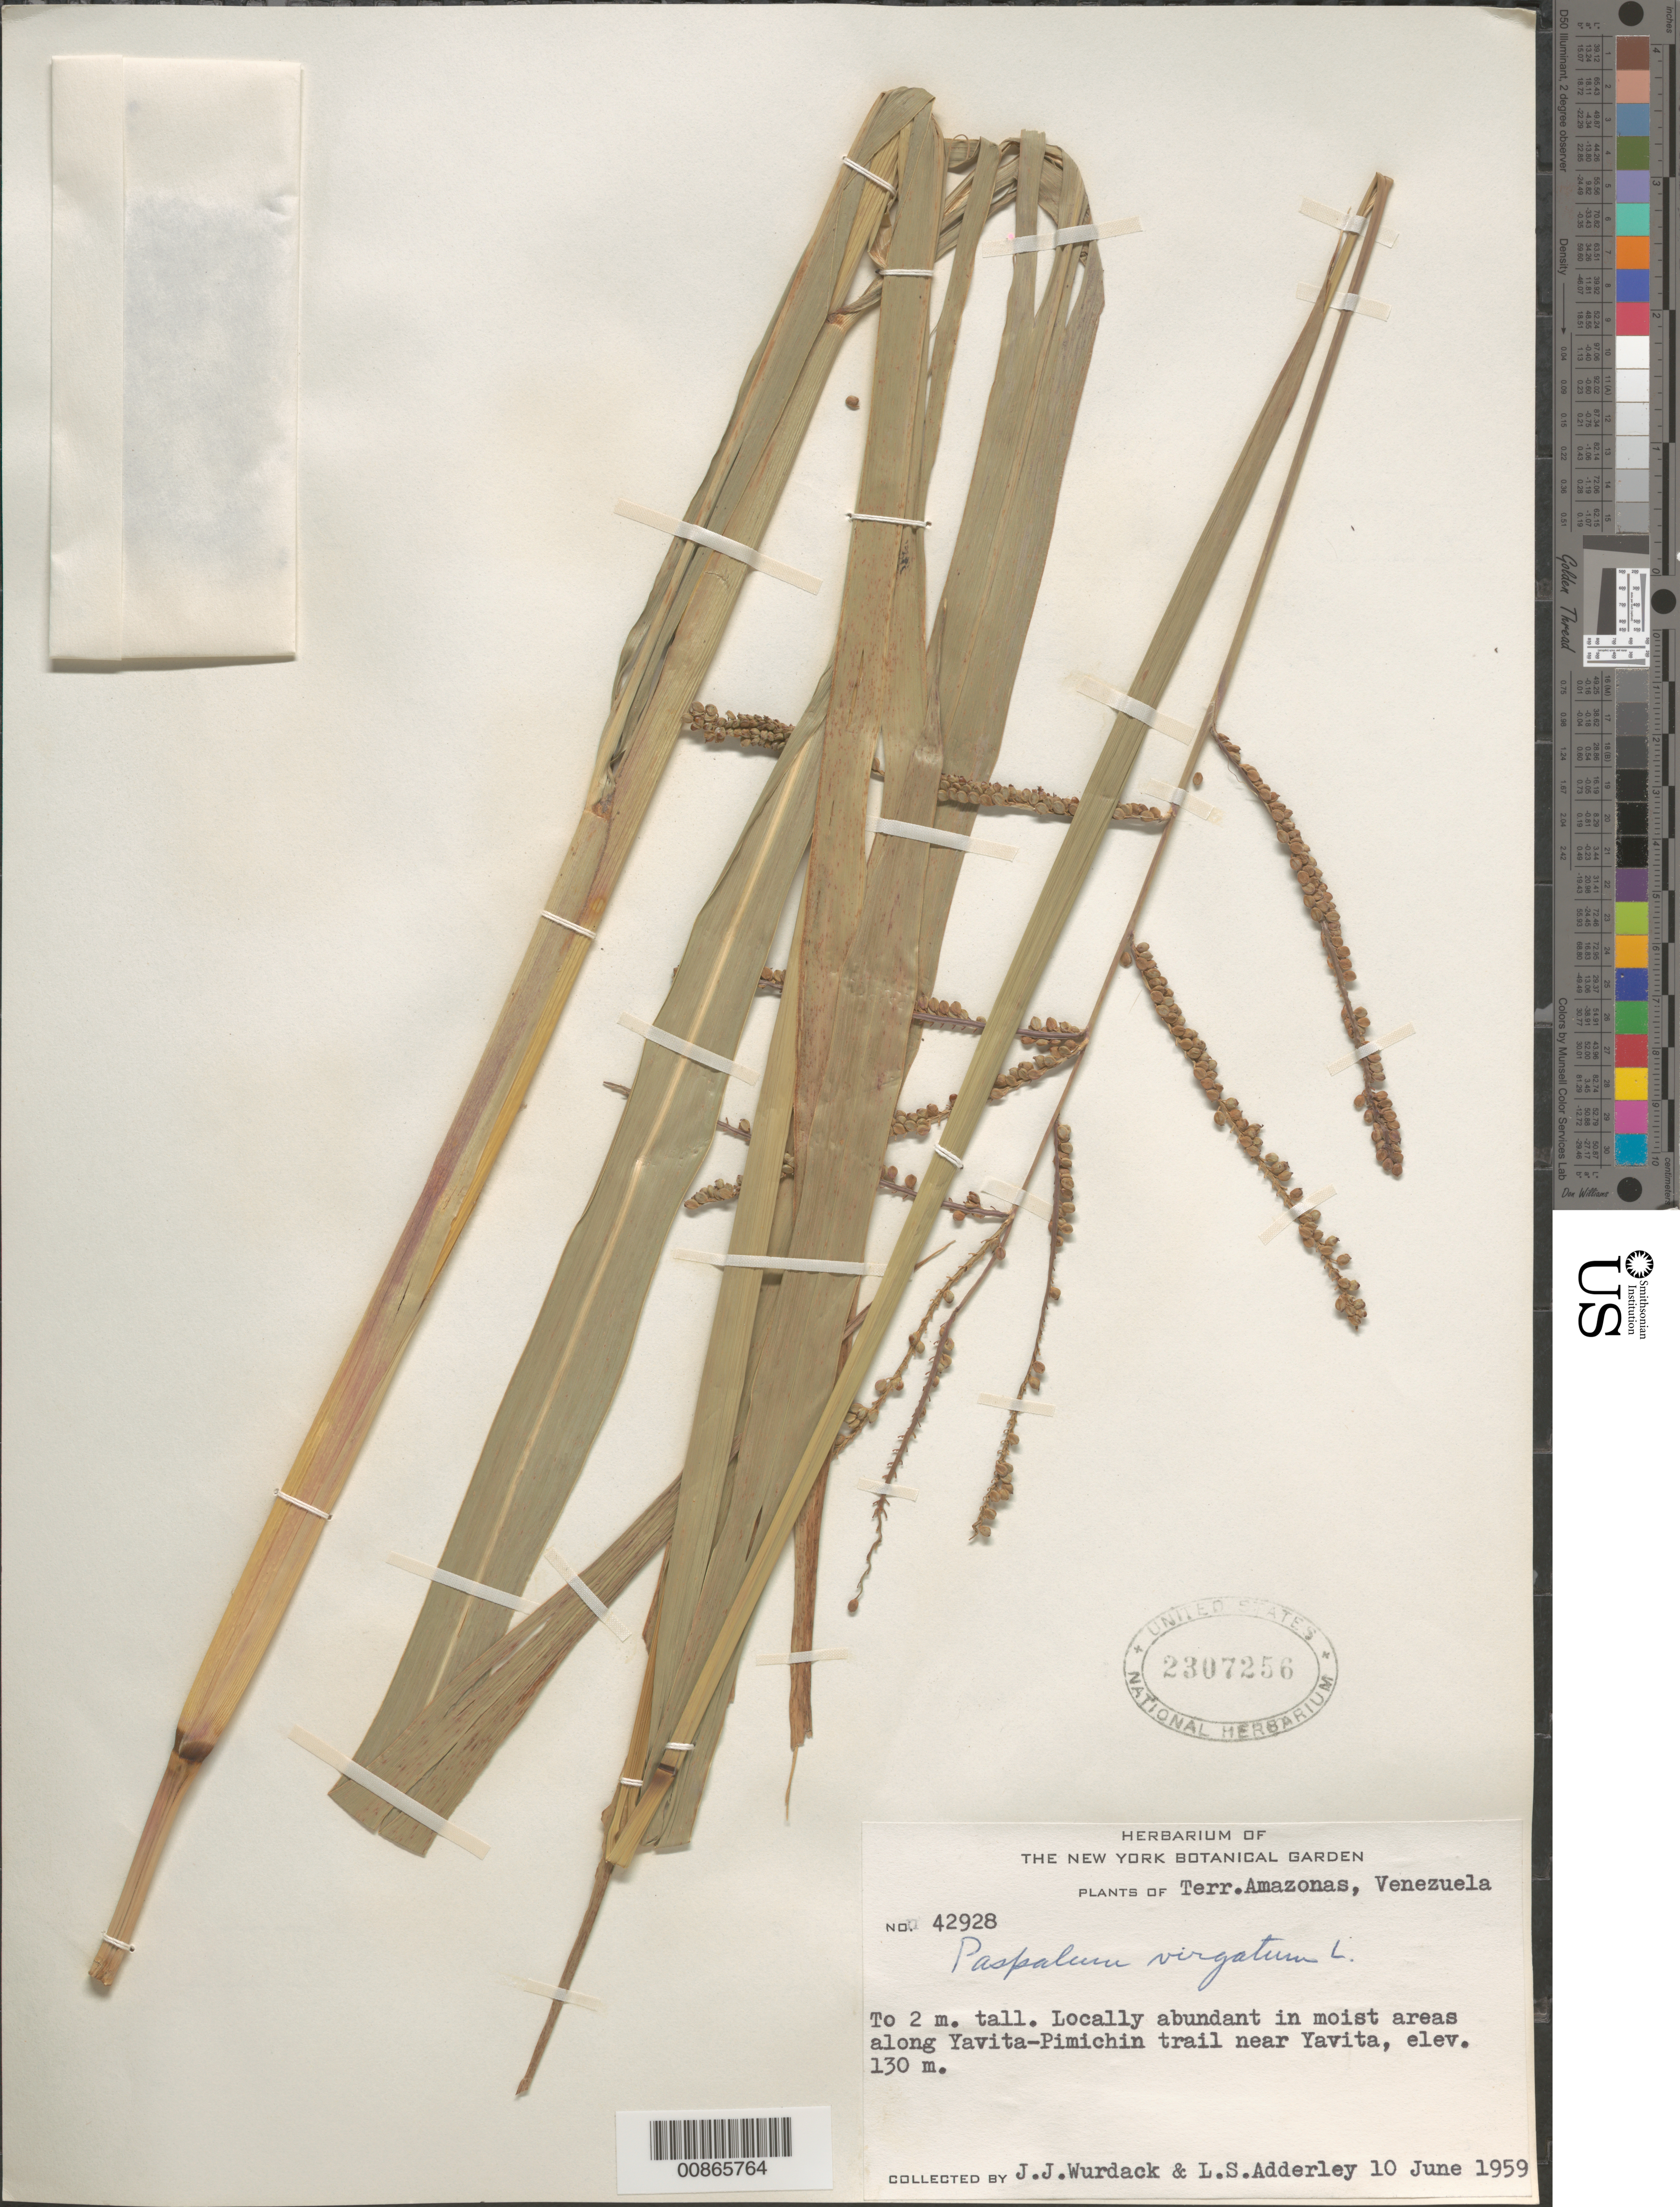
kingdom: Plantae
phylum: Tracheophyta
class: Liliopsida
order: Poales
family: Poaceae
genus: Paspalum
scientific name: Paspalum virgatum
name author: L.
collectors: J. J. Wurdack & L. S. Adderley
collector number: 42928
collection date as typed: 10-Jun-59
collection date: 1959-06-10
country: Venezuela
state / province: Amazonas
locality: Río Atabapo, Yavita-Pimichin trail near Yavita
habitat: Moist areas along trail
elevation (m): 130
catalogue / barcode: US 2307256